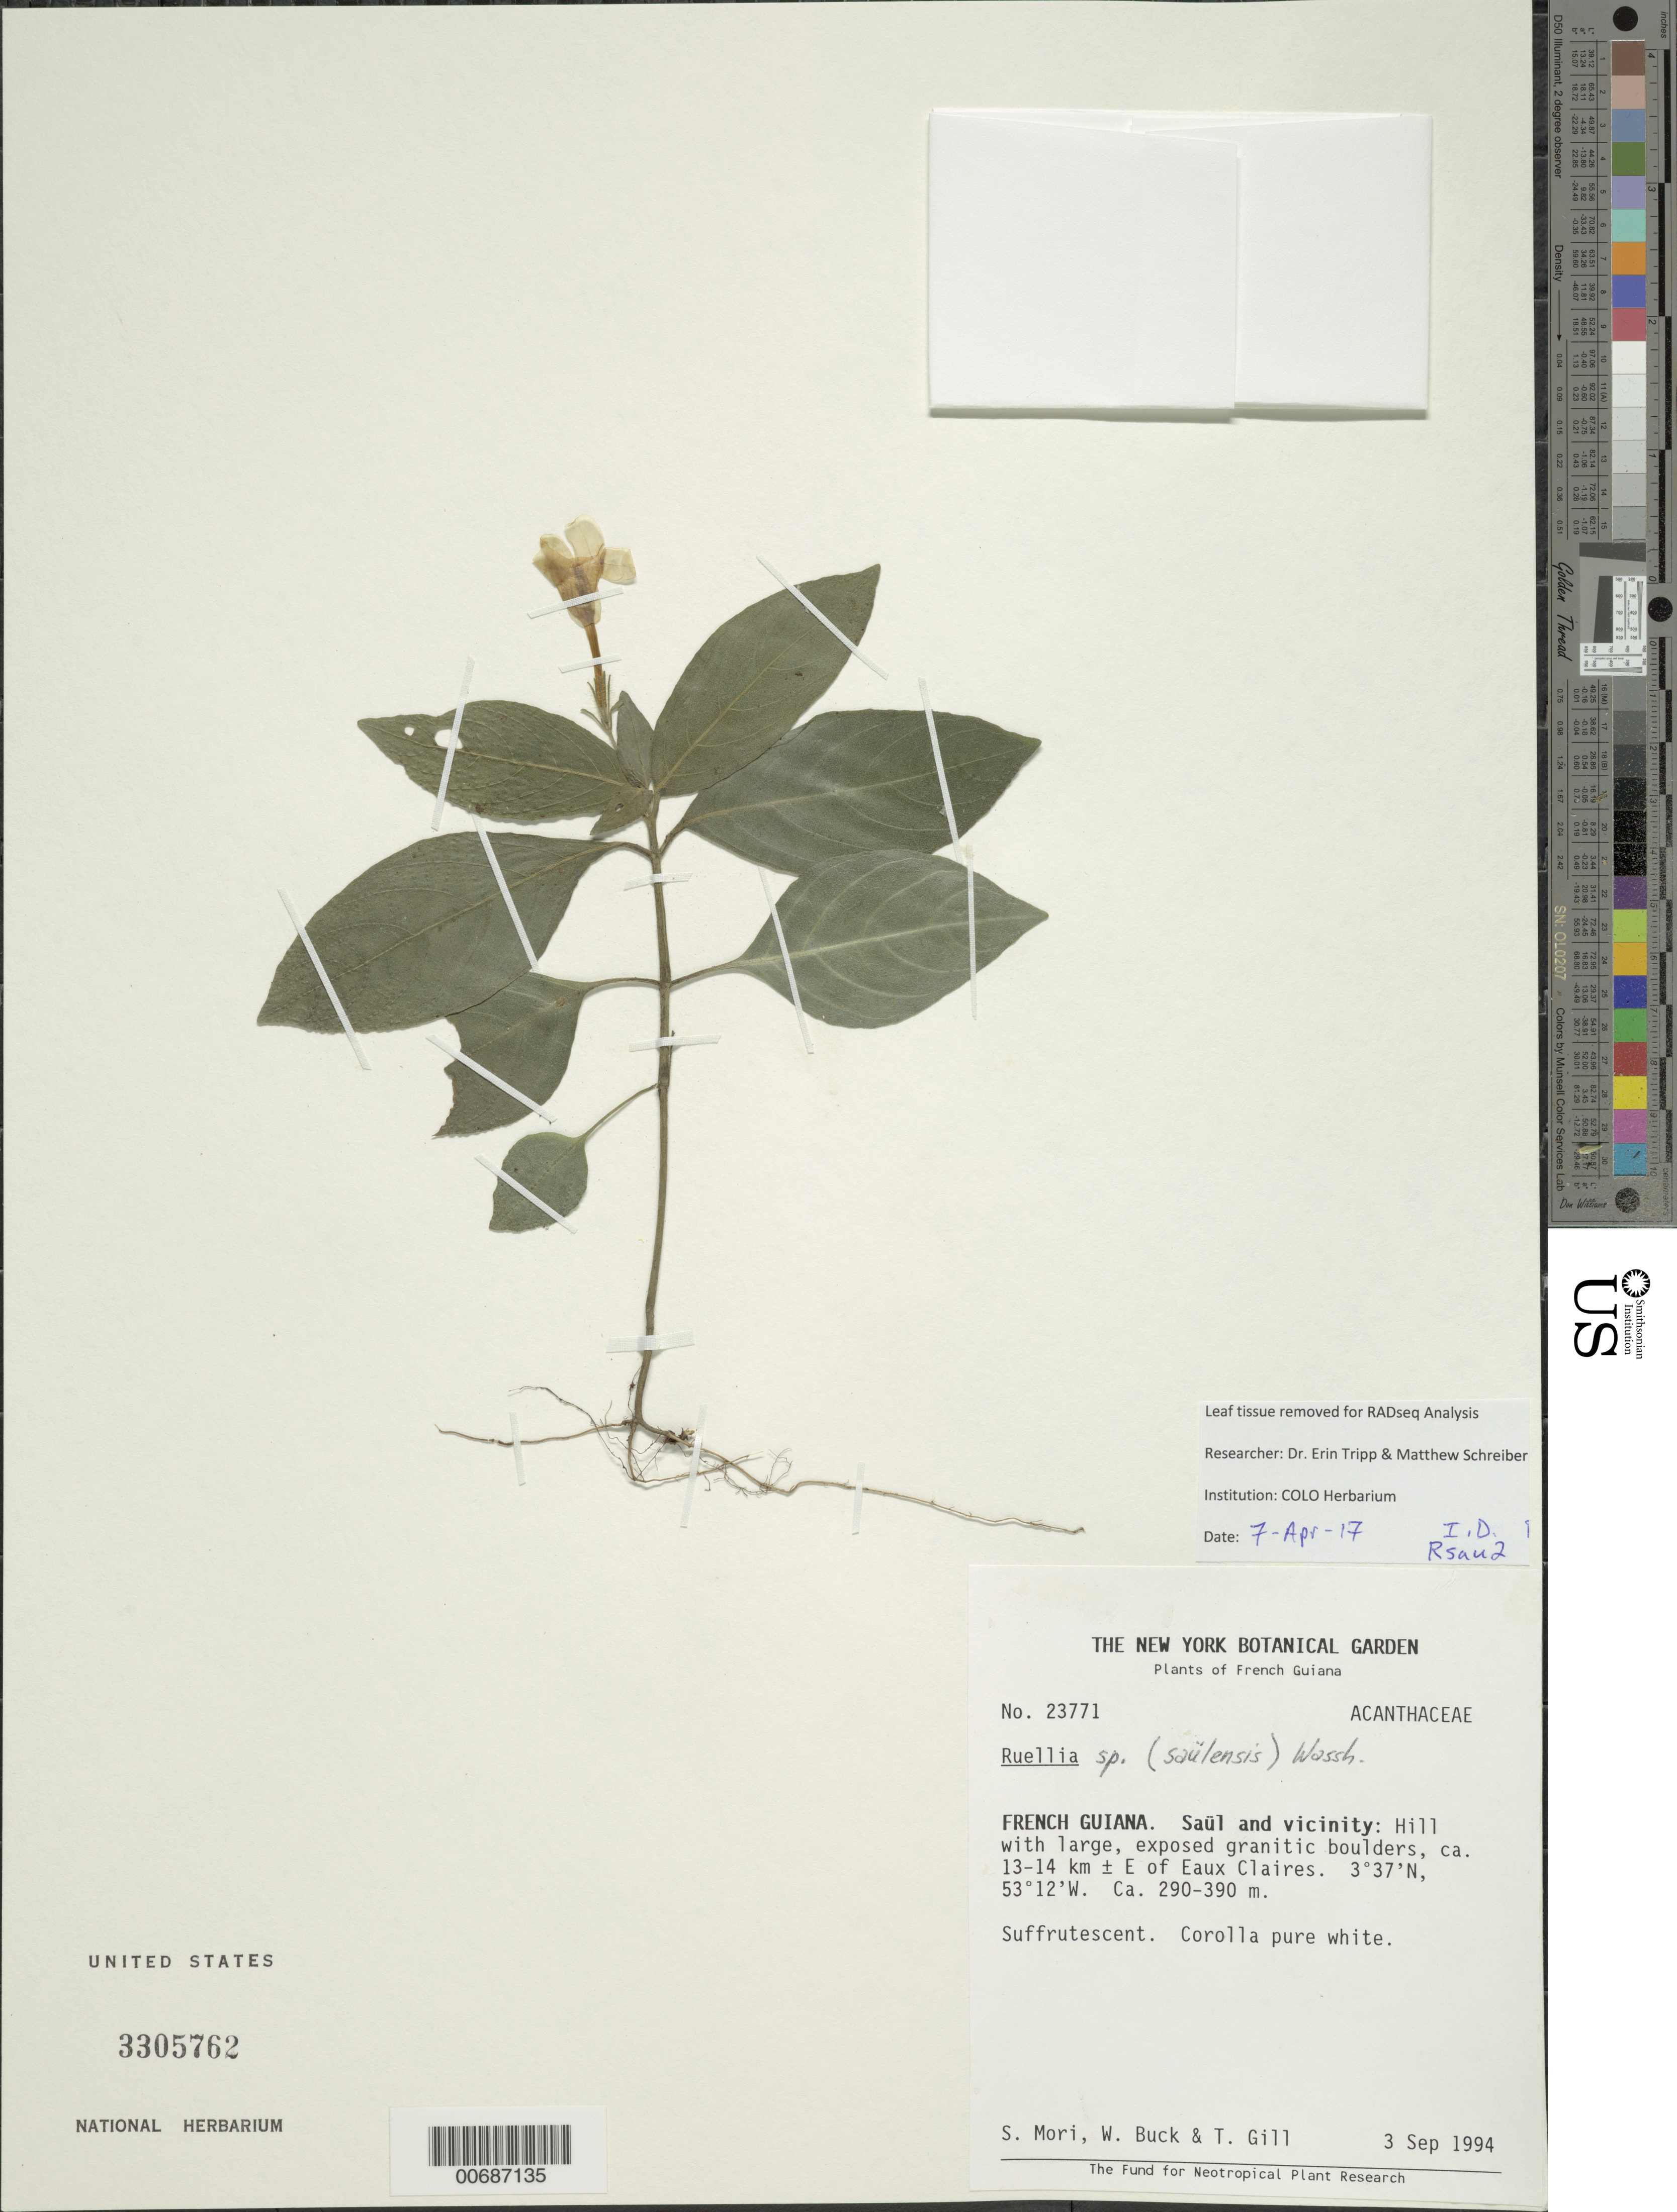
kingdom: Plantae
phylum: Tracheophyta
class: Magnoliopsida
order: Lamiales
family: Acanthaceae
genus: Ruellia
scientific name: Ruellia saülensis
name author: Wassh.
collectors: S. Mori, W. Buck & T. Gill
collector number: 23771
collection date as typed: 3-Sep-94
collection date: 1994-09-03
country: French Guiana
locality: Saül and vic., ca. 13-14 km E of Eaux Claires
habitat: Hill with large, exposed granitic boulders.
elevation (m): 290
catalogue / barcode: US 3305762